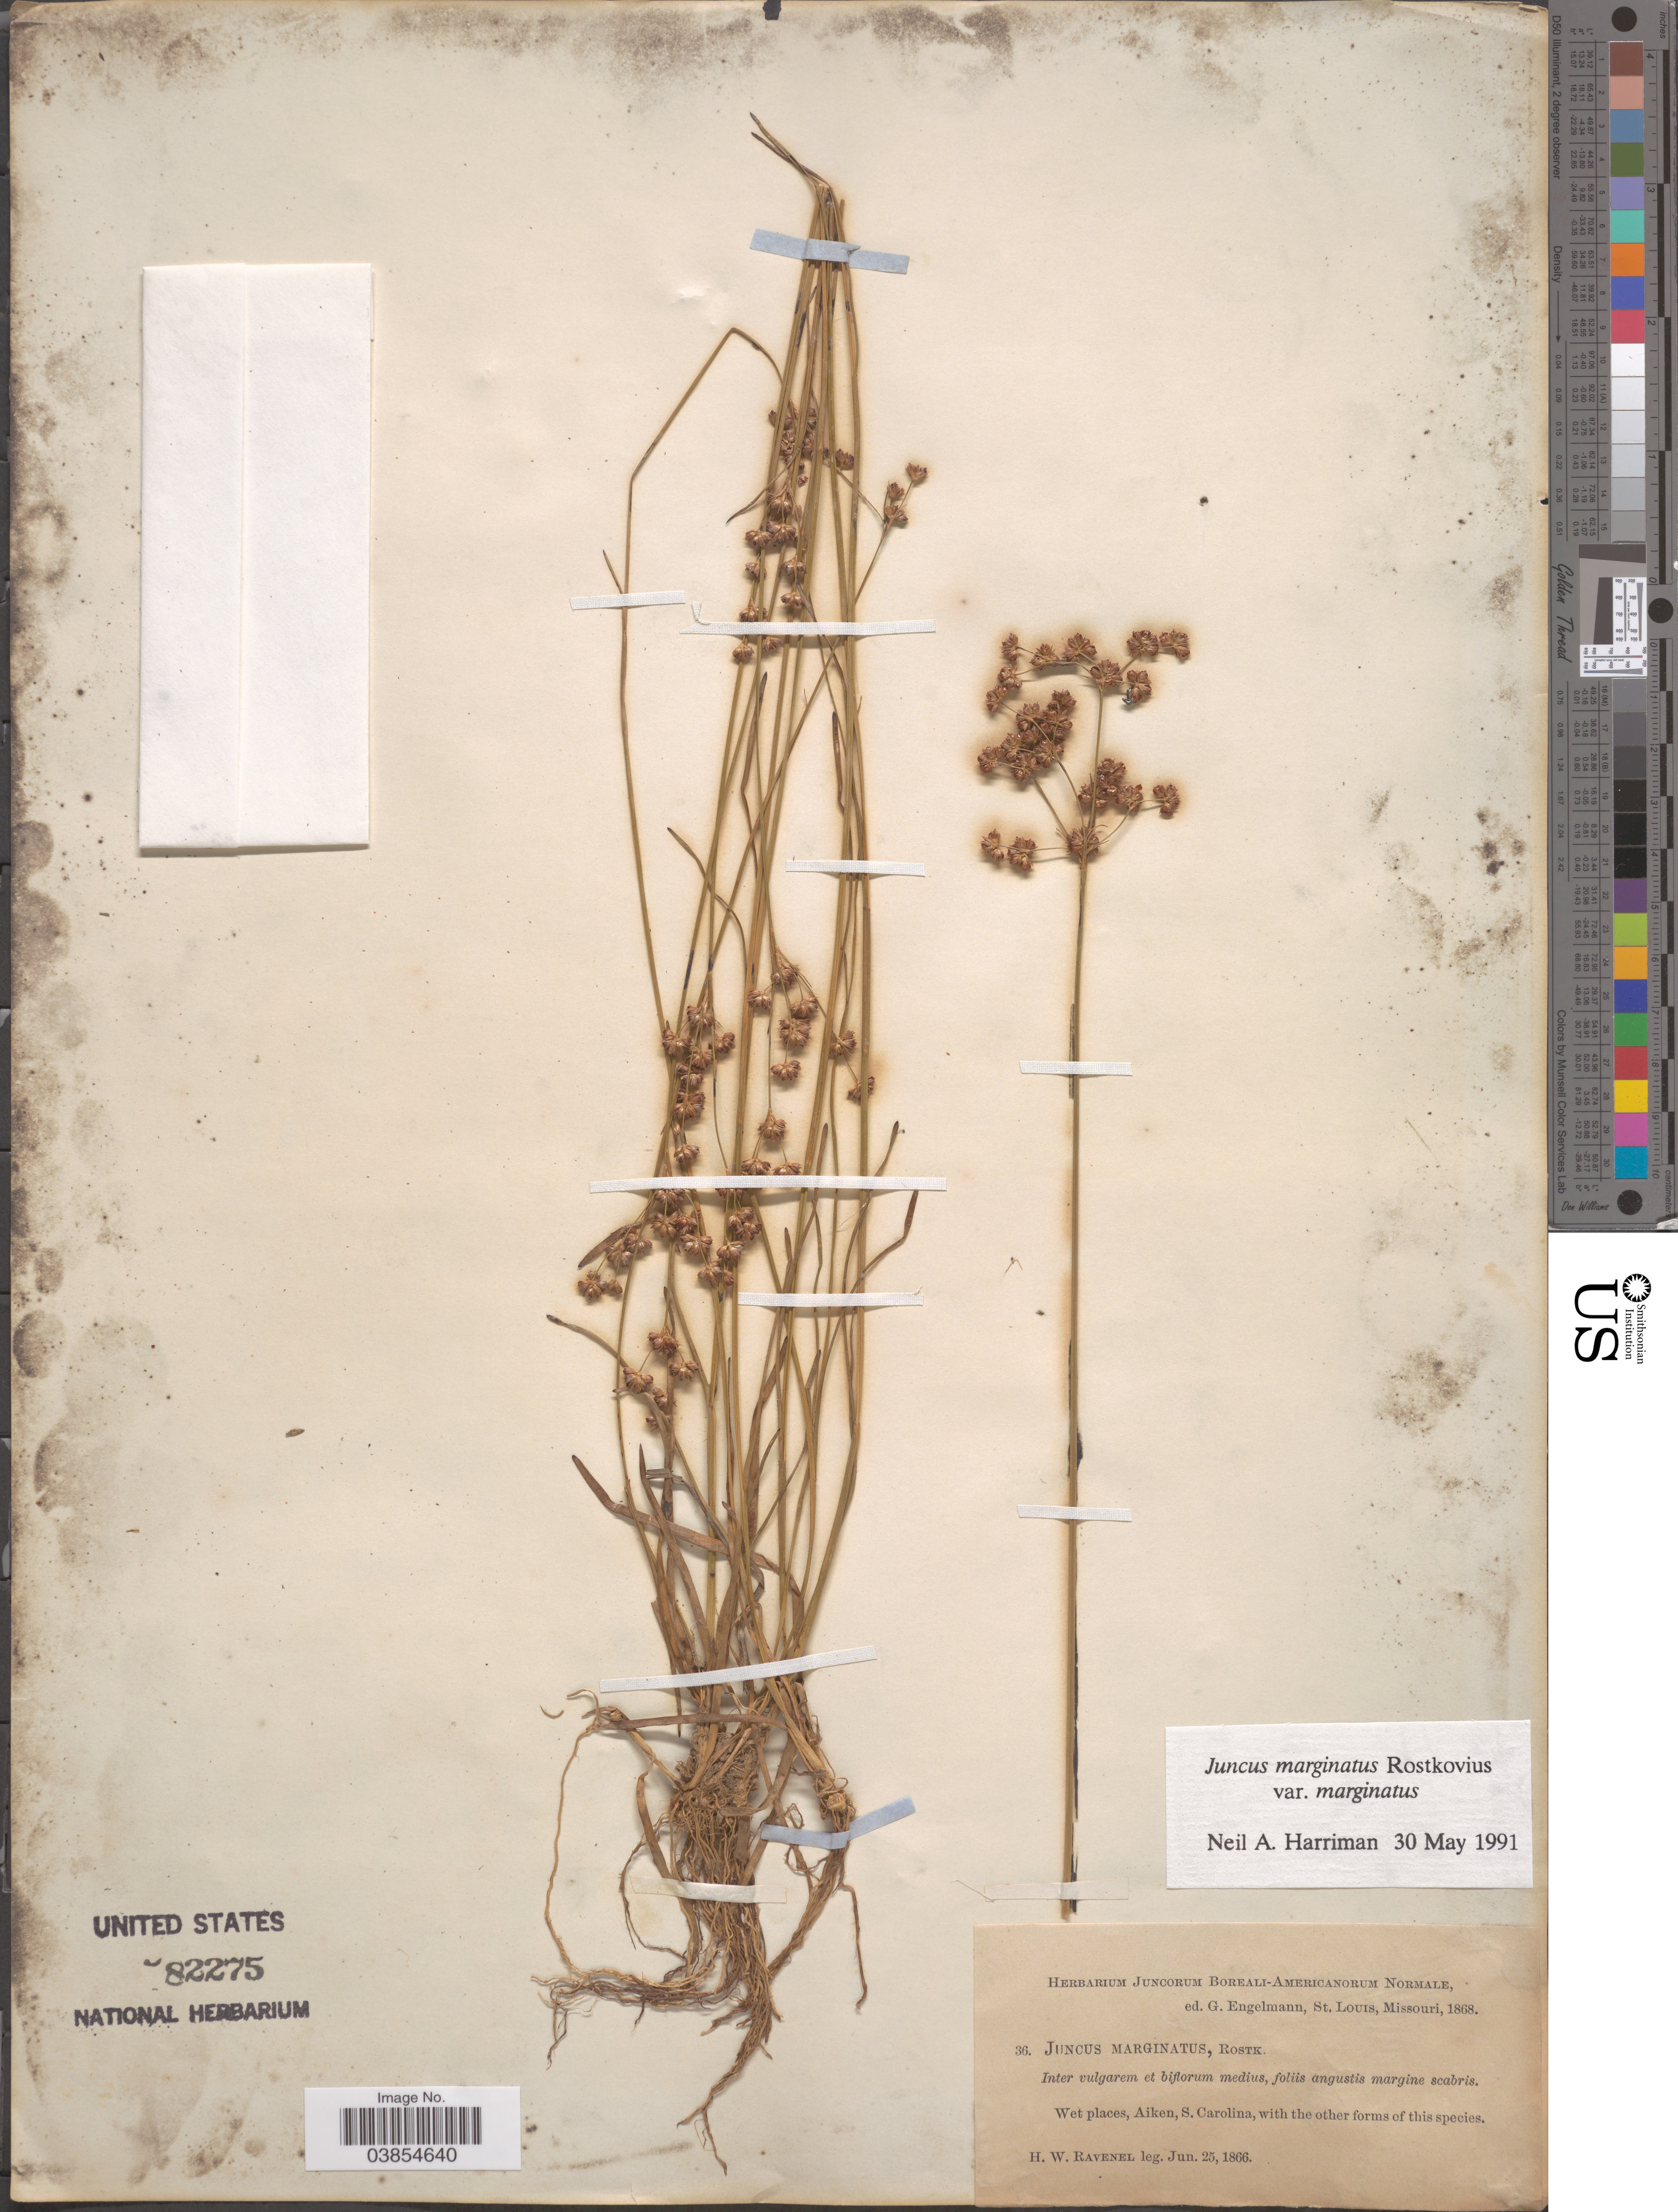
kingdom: Plantae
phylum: Tracheophyta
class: Liliopsida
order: Poales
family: Juncaceae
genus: Juncus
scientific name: Juncus marginatus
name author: Rostk.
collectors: H. Ravenel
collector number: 36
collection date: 1866-06-25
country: United States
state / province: South Carolina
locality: Wet places, Aiken. S. Carolina.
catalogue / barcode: US 82275